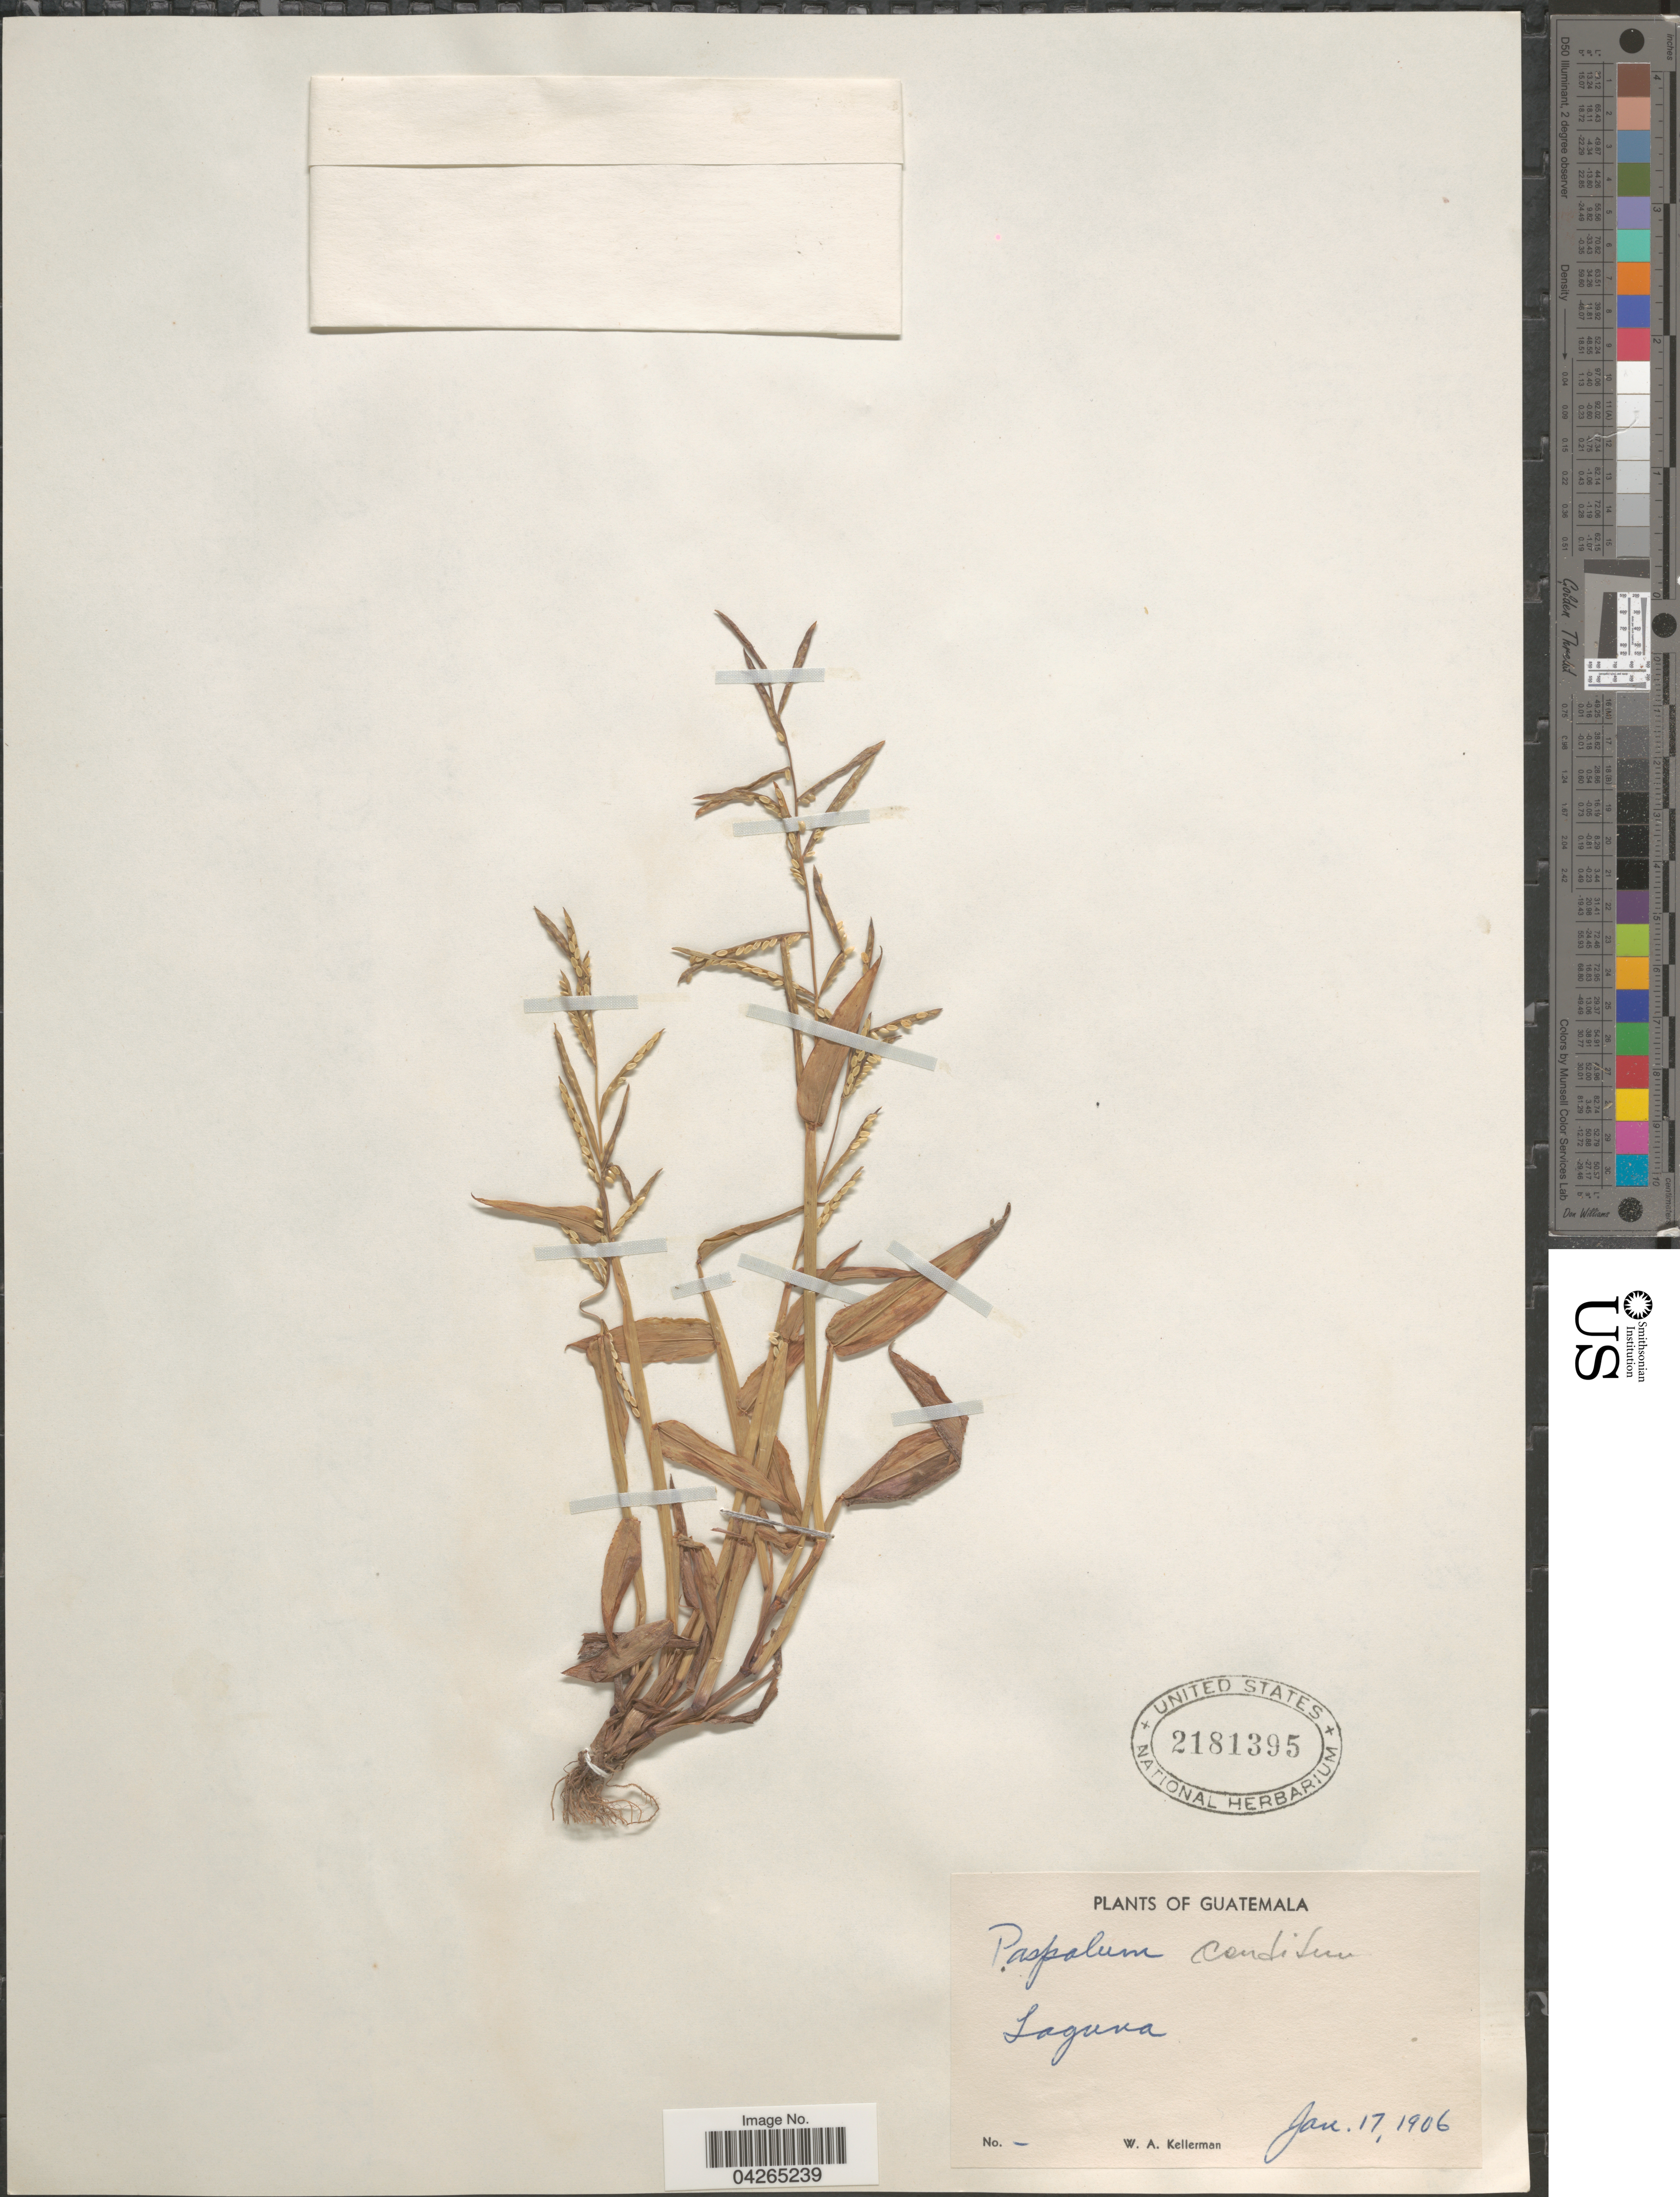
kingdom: Plantae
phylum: Tracheophyta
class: Liliopsida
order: Poales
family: Poaceae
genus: Paspalum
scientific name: Paspalum candidum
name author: (Humb. & Bonpl. ex Fleugge) Kunth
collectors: W. Kellerman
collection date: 1906-01-17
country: Guatemala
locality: Laguna.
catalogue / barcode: US 2181395